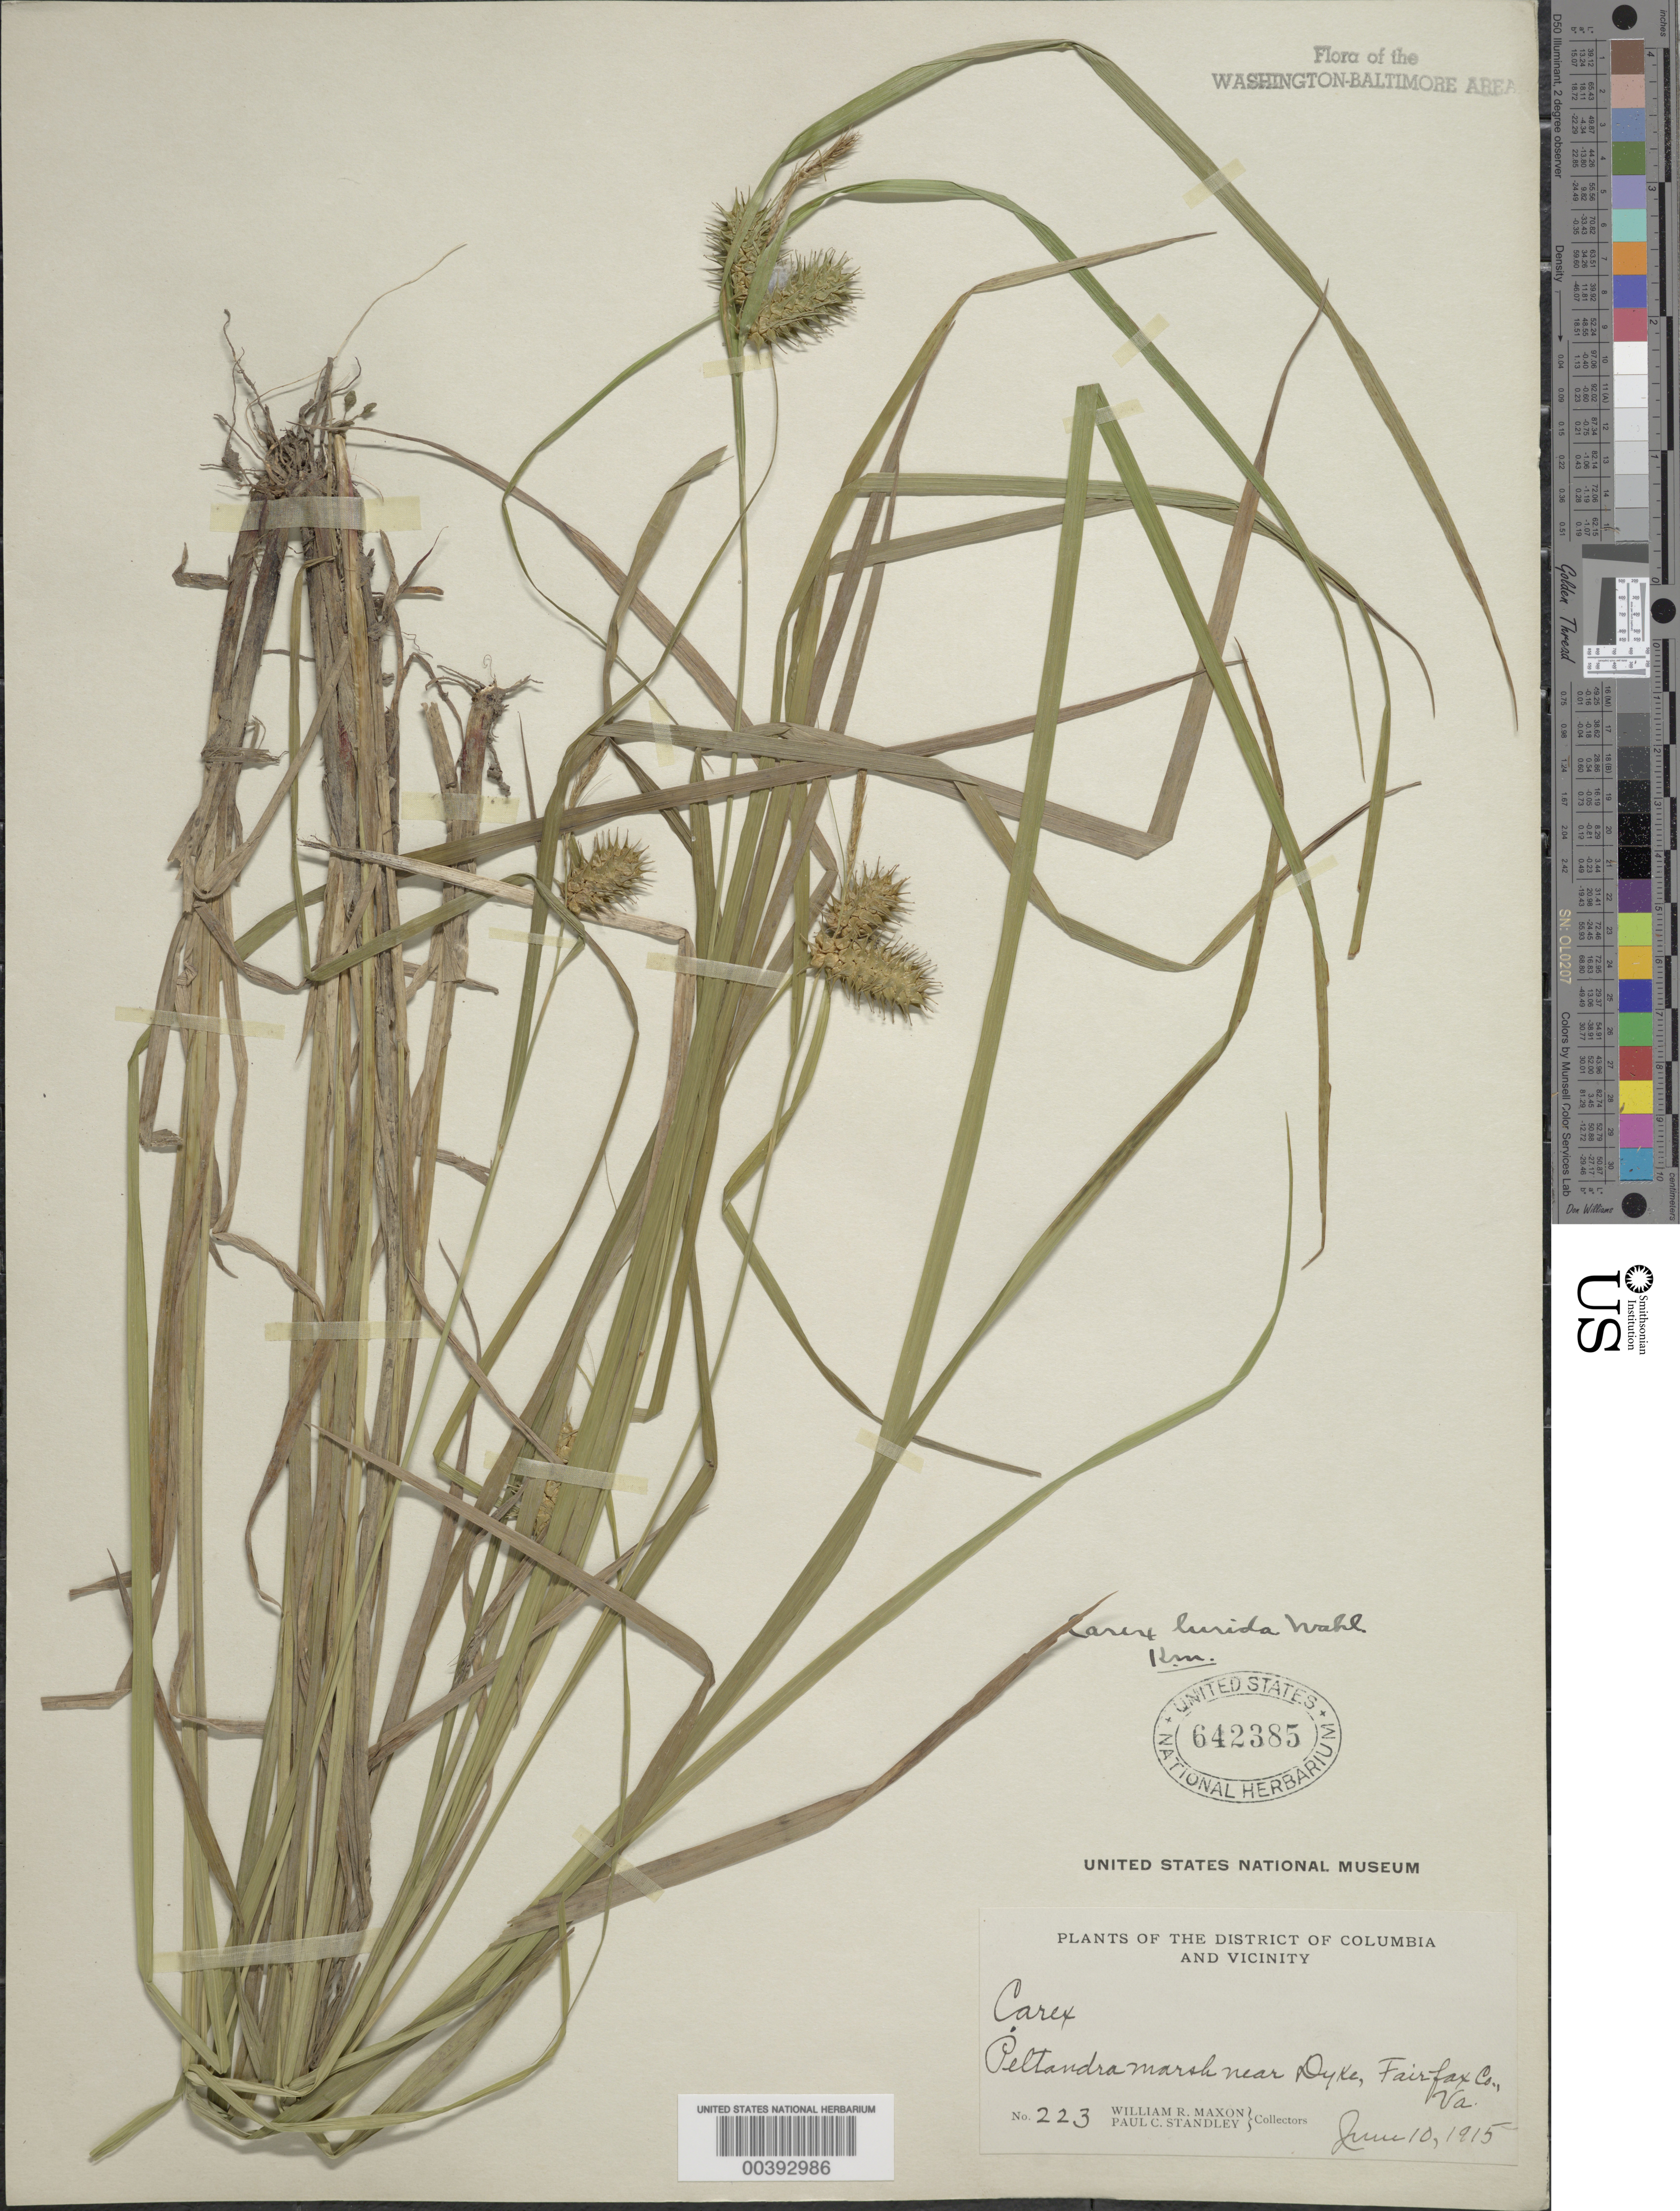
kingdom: Plantae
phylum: Tracheophyta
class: Liliopsida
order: Poales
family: Cyperaceae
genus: Carex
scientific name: Carex lurida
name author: Wahlenb.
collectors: W. R. Maxon & P. C. Standley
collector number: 223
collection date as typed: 10 Jun 1915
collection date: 1915-06-10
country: United States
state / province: Virginia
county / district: Fairfax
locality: Dyke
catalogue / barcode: US 642385